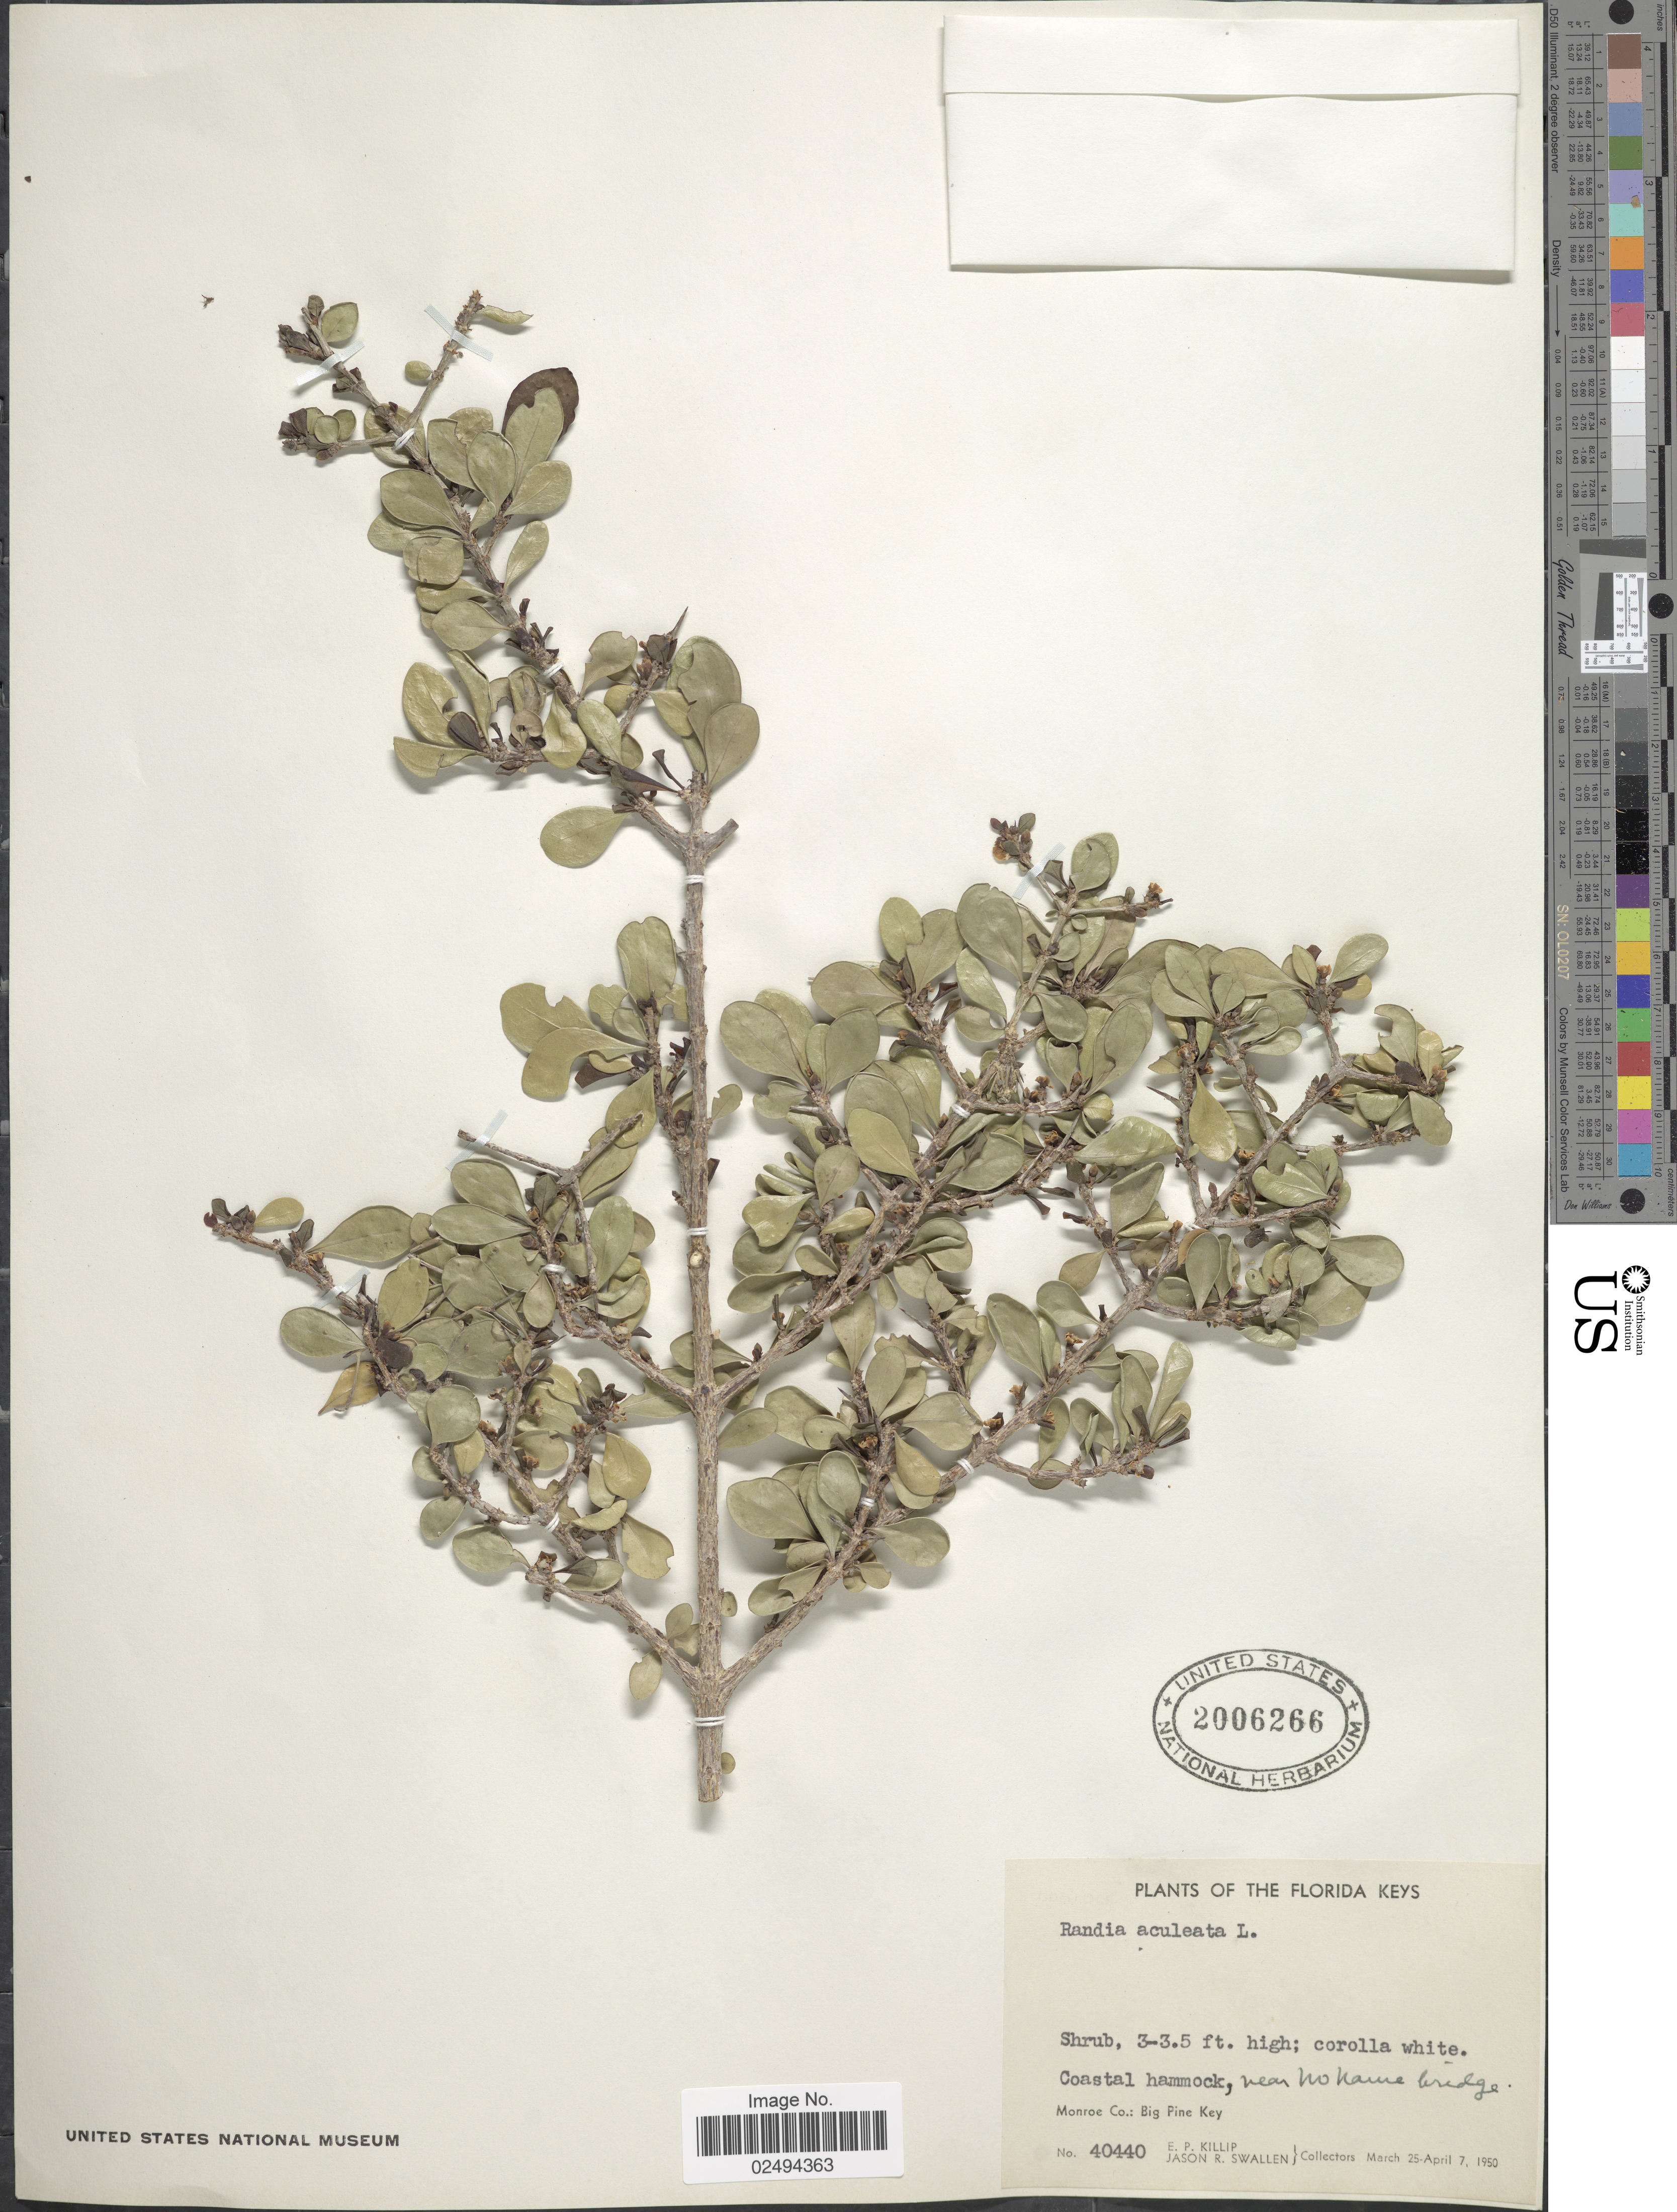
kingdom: Plantae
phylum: Tracheophyta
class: Magnoliopsida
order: Gentianales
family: Rubiaceae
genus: Randia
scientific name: Randia aculeata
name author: L.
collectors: E. P. Killip & J. R. Swallen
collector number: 40440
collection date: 1950-03-25/1950-04-07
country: United States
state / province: Florida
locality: The Florida Keys, Coastal hammock, near no name bridge. Monroe Co: Big Pine Key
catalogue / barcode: US 2006266